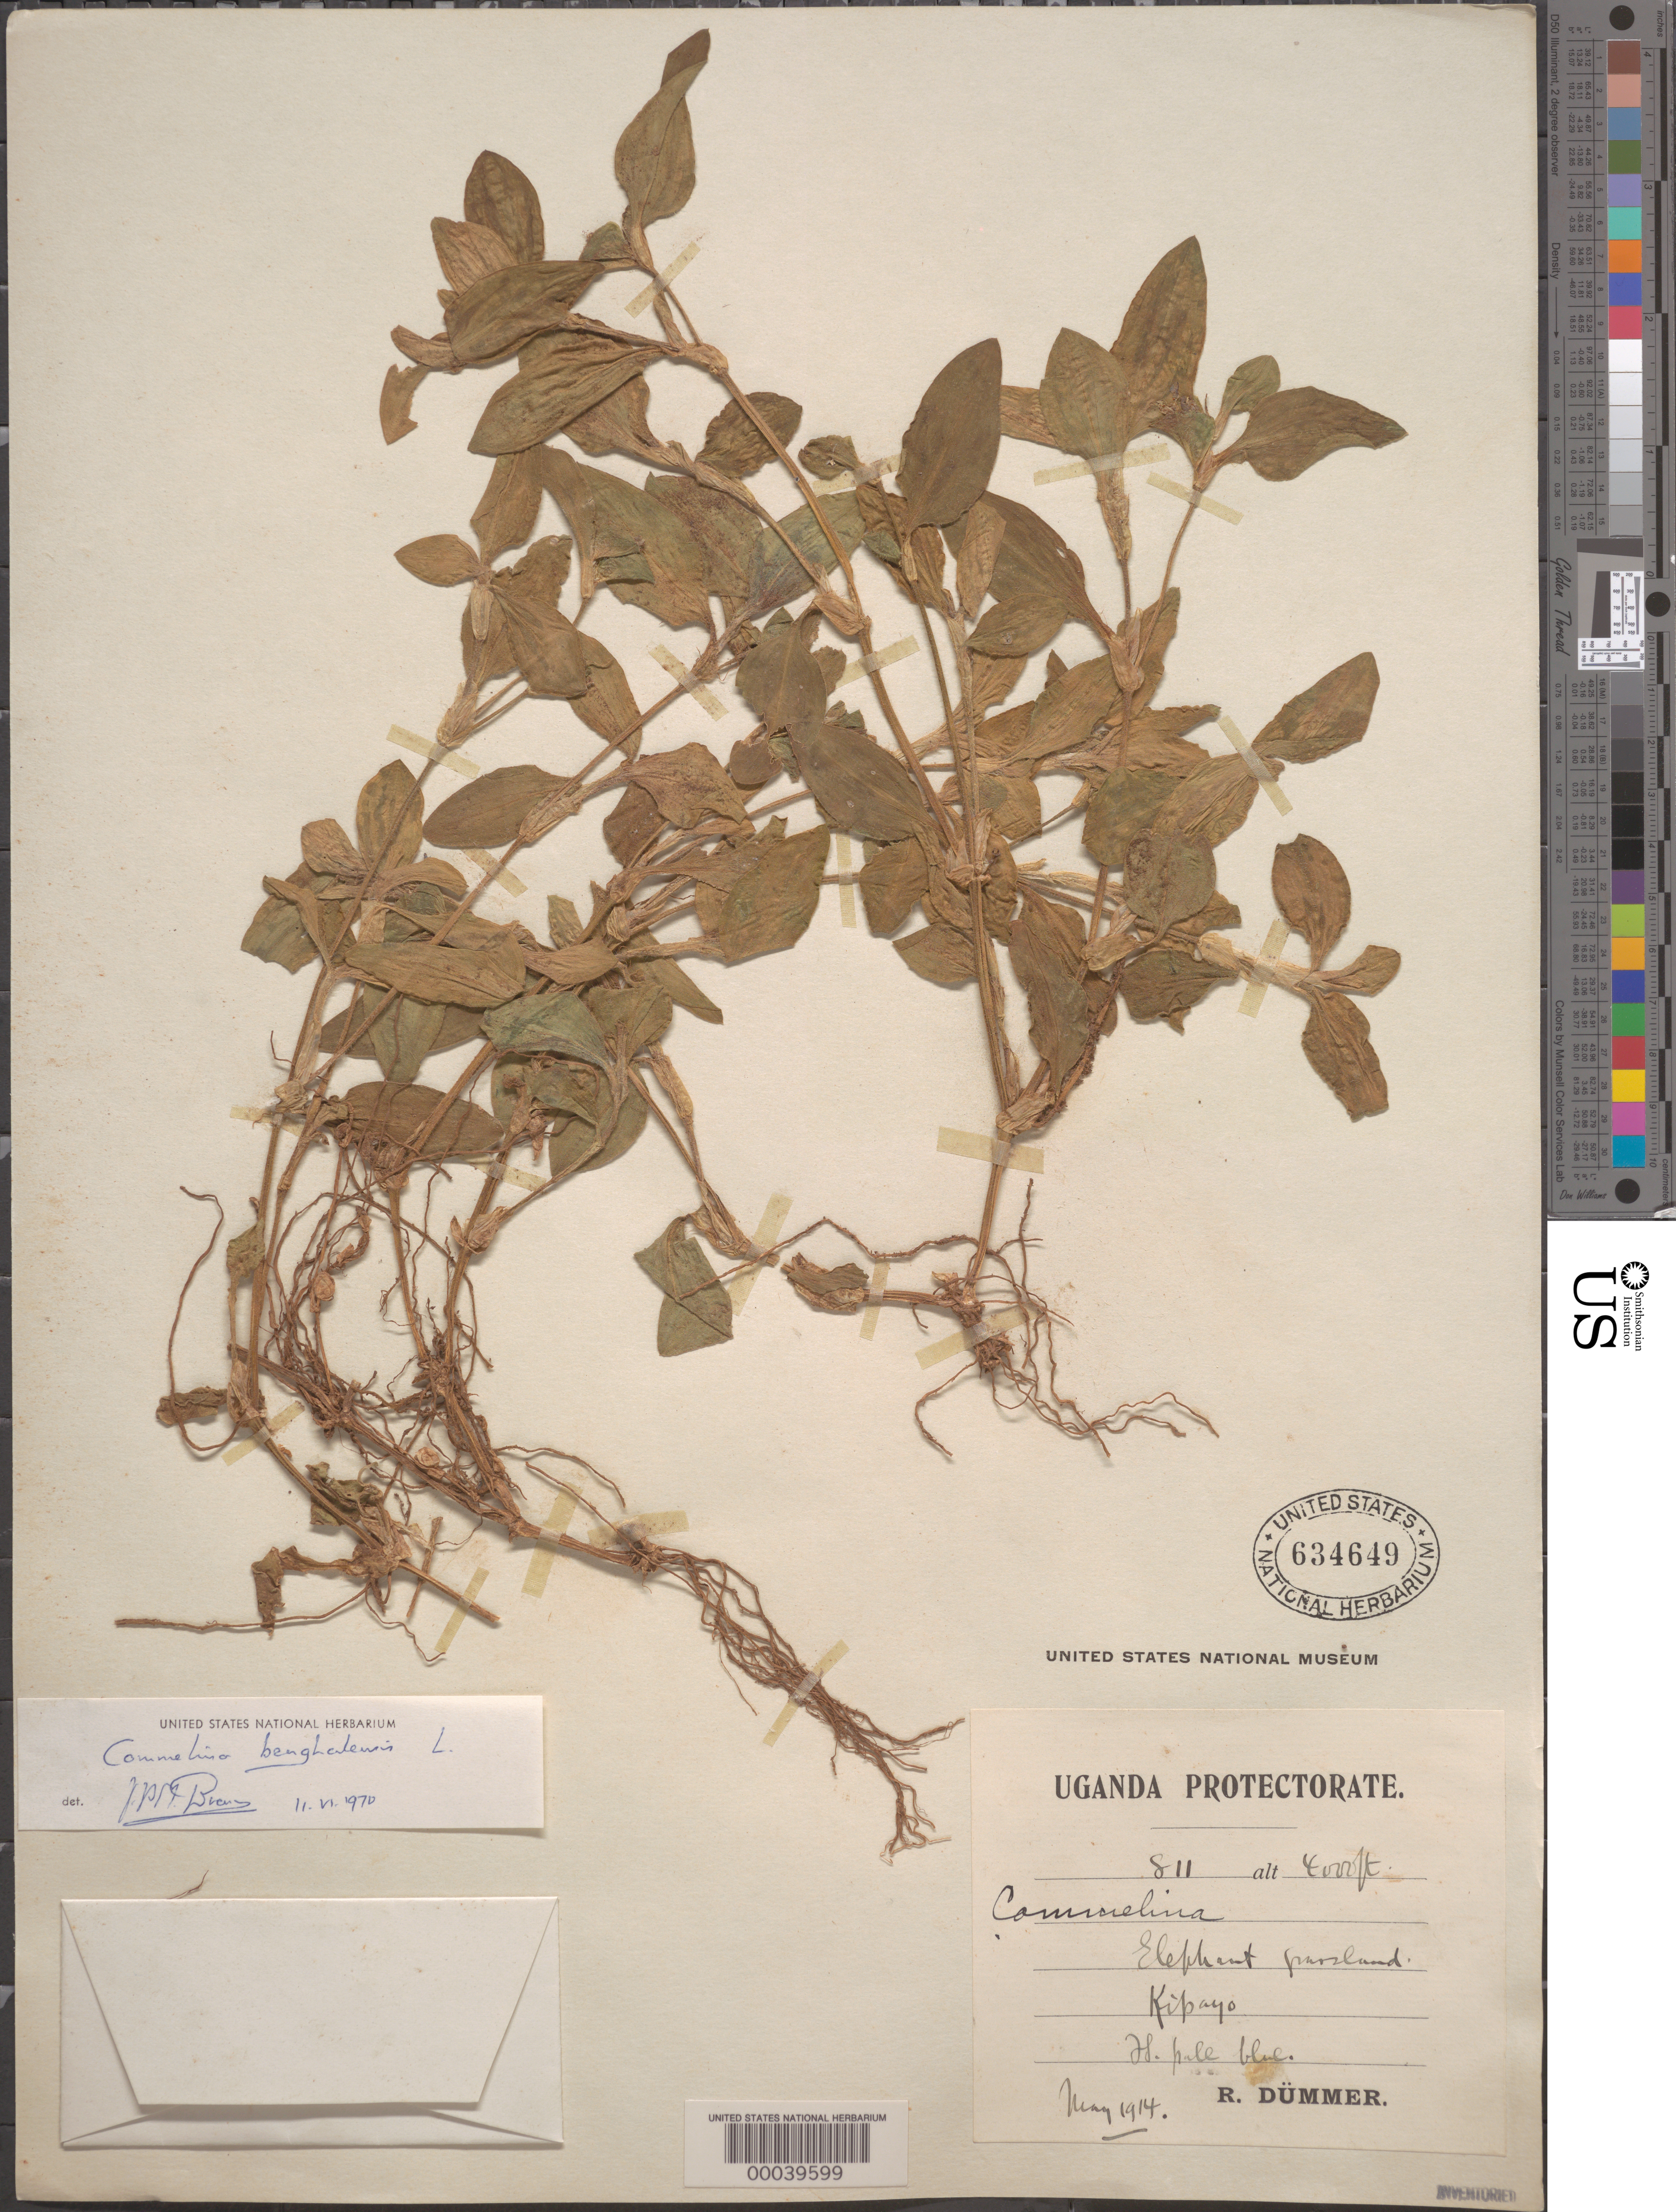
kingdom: Plantae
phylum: Tracheophyta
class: Liliopsida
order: Commelinales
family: Commelinaceae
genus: Commelina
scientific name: Commelina benghalensis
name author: L.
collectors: R. Dümmer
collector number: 811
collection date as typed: May 1914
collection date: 1914-05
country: Uganda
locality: Kipayo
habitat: Elephant grassland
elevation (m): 1220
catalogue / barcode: US 634649